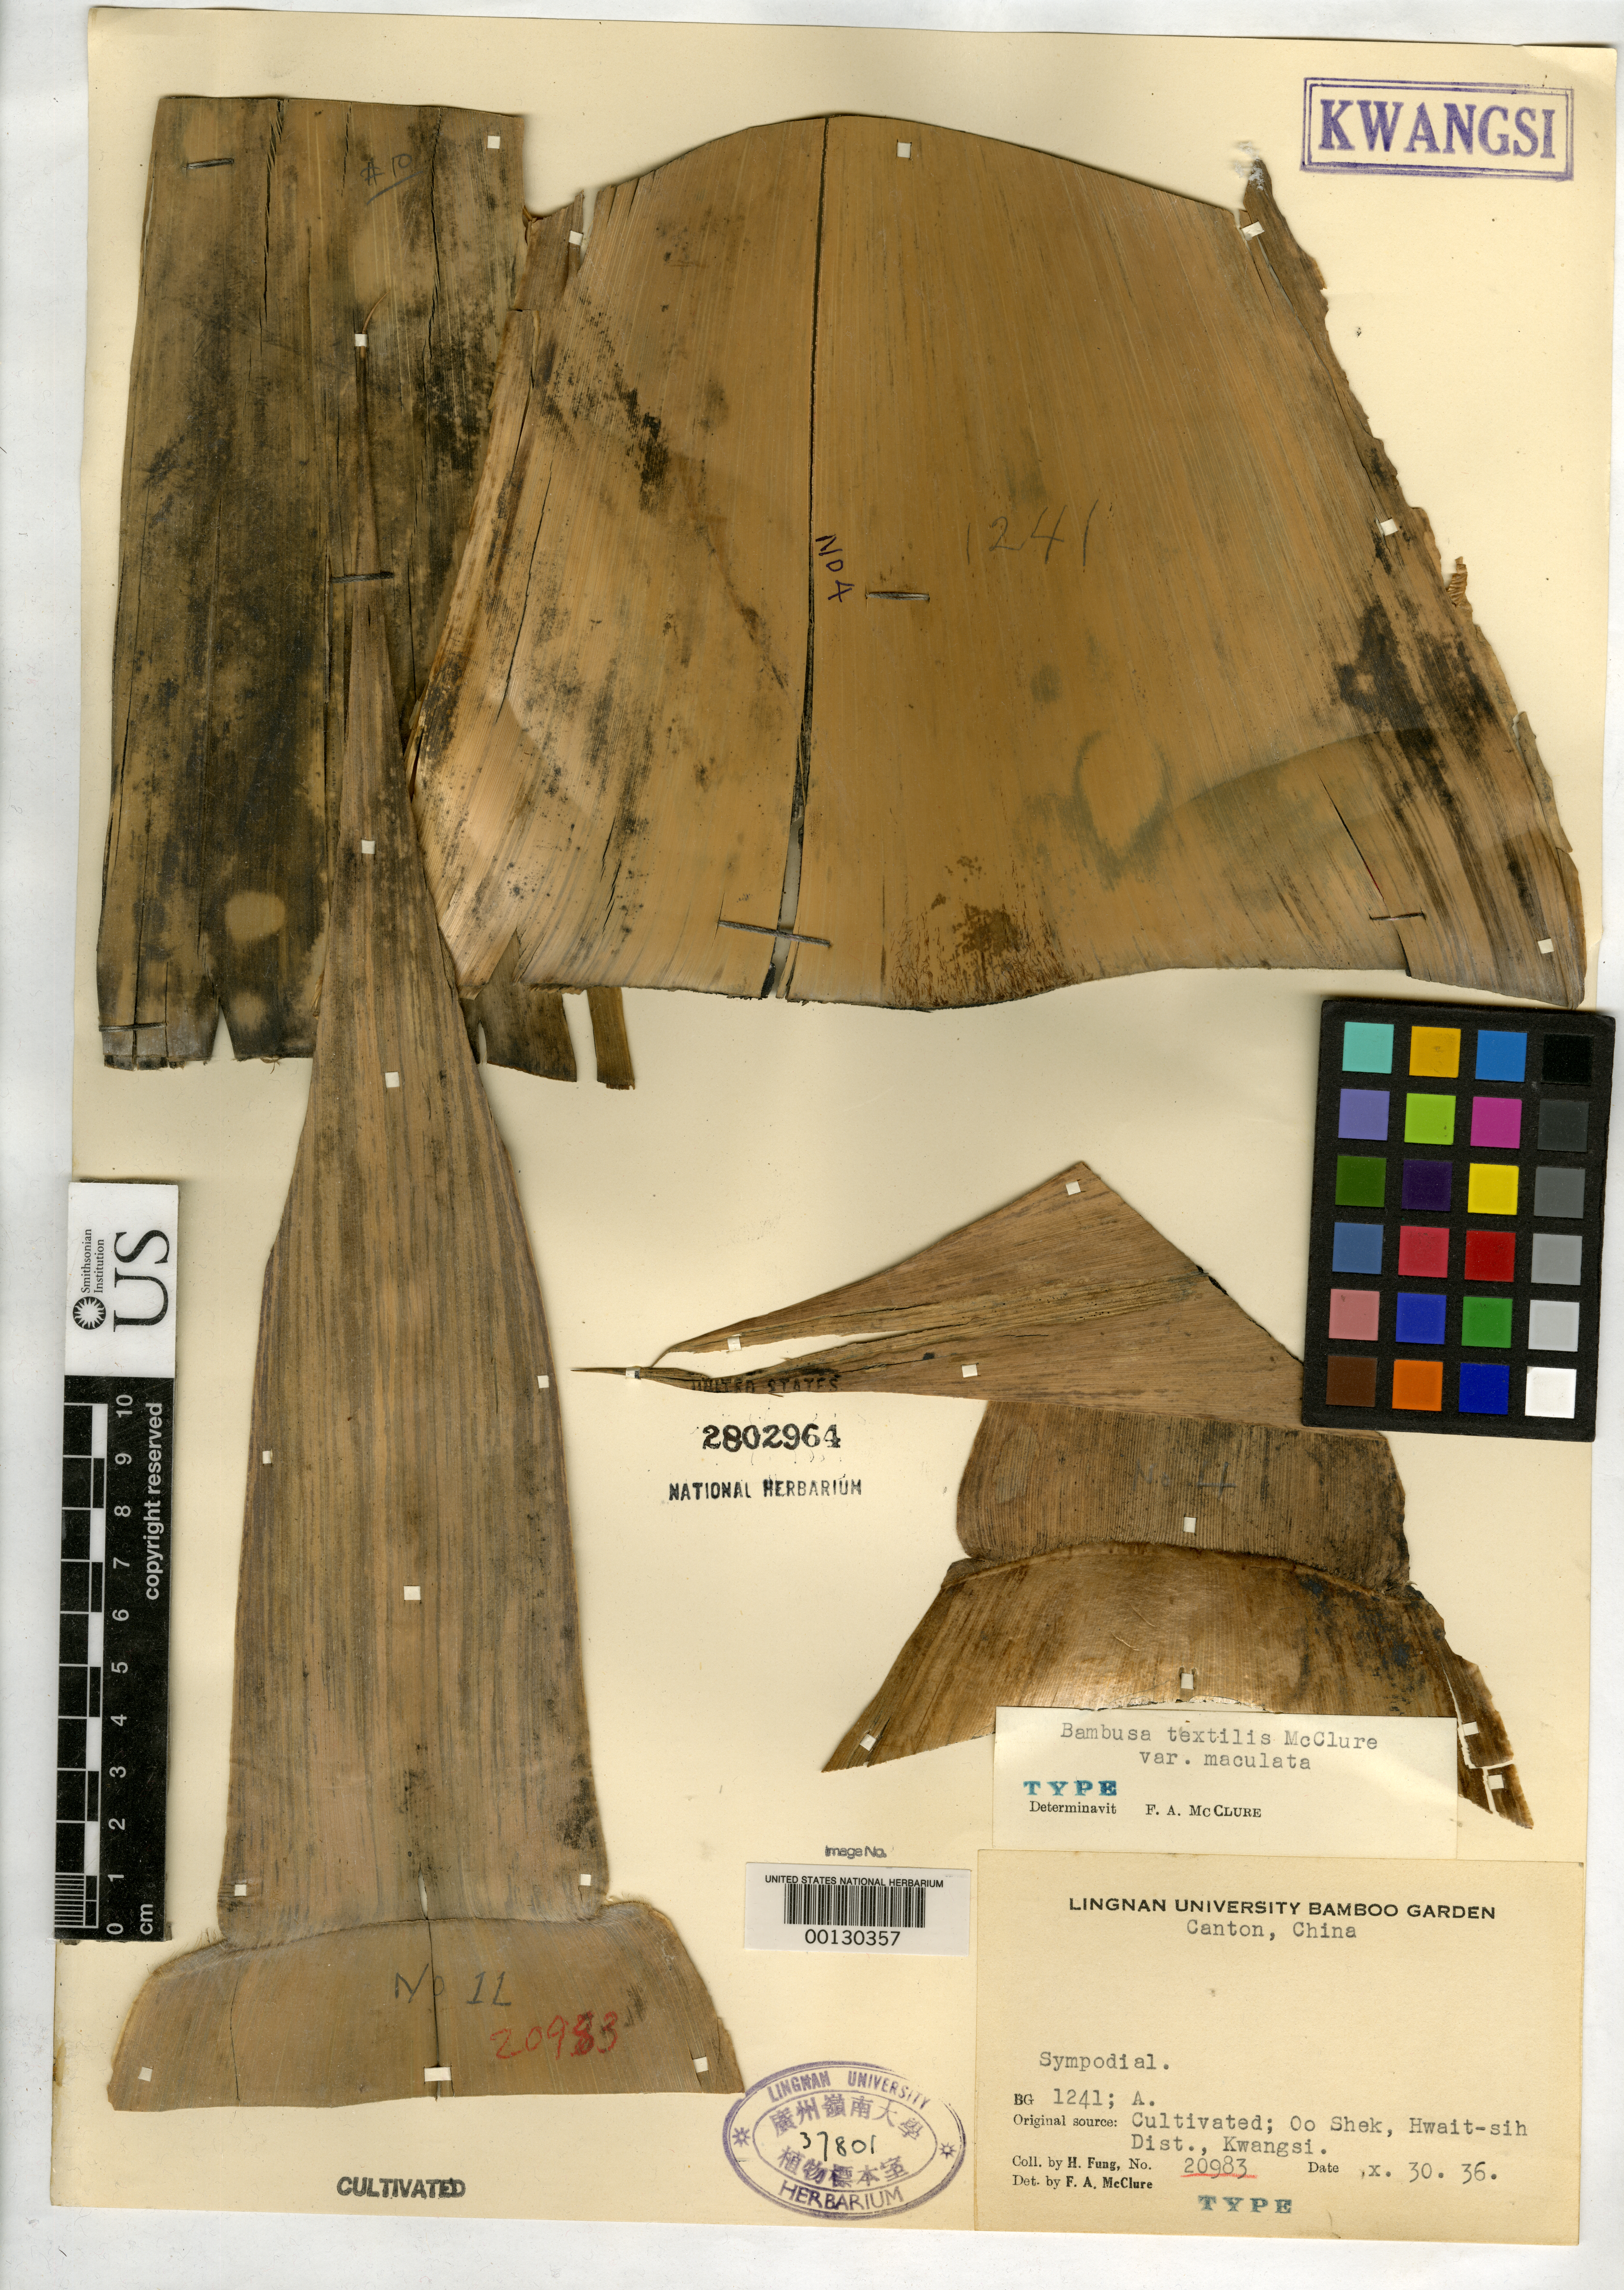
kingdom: Plantae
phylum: Tracheophyta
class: Liliopsida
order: Poales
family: Poaceae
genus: Bambusa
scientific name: Bambusa textilis var. maculata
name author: McClure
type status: Type Collection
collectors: H. L. Fung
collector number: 20983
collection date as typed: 30 Oct 1936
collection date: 1936-10-30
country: China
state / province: Guangxi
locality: Oo Shek, Hwait-sih Dist.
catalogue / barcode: US 2802964